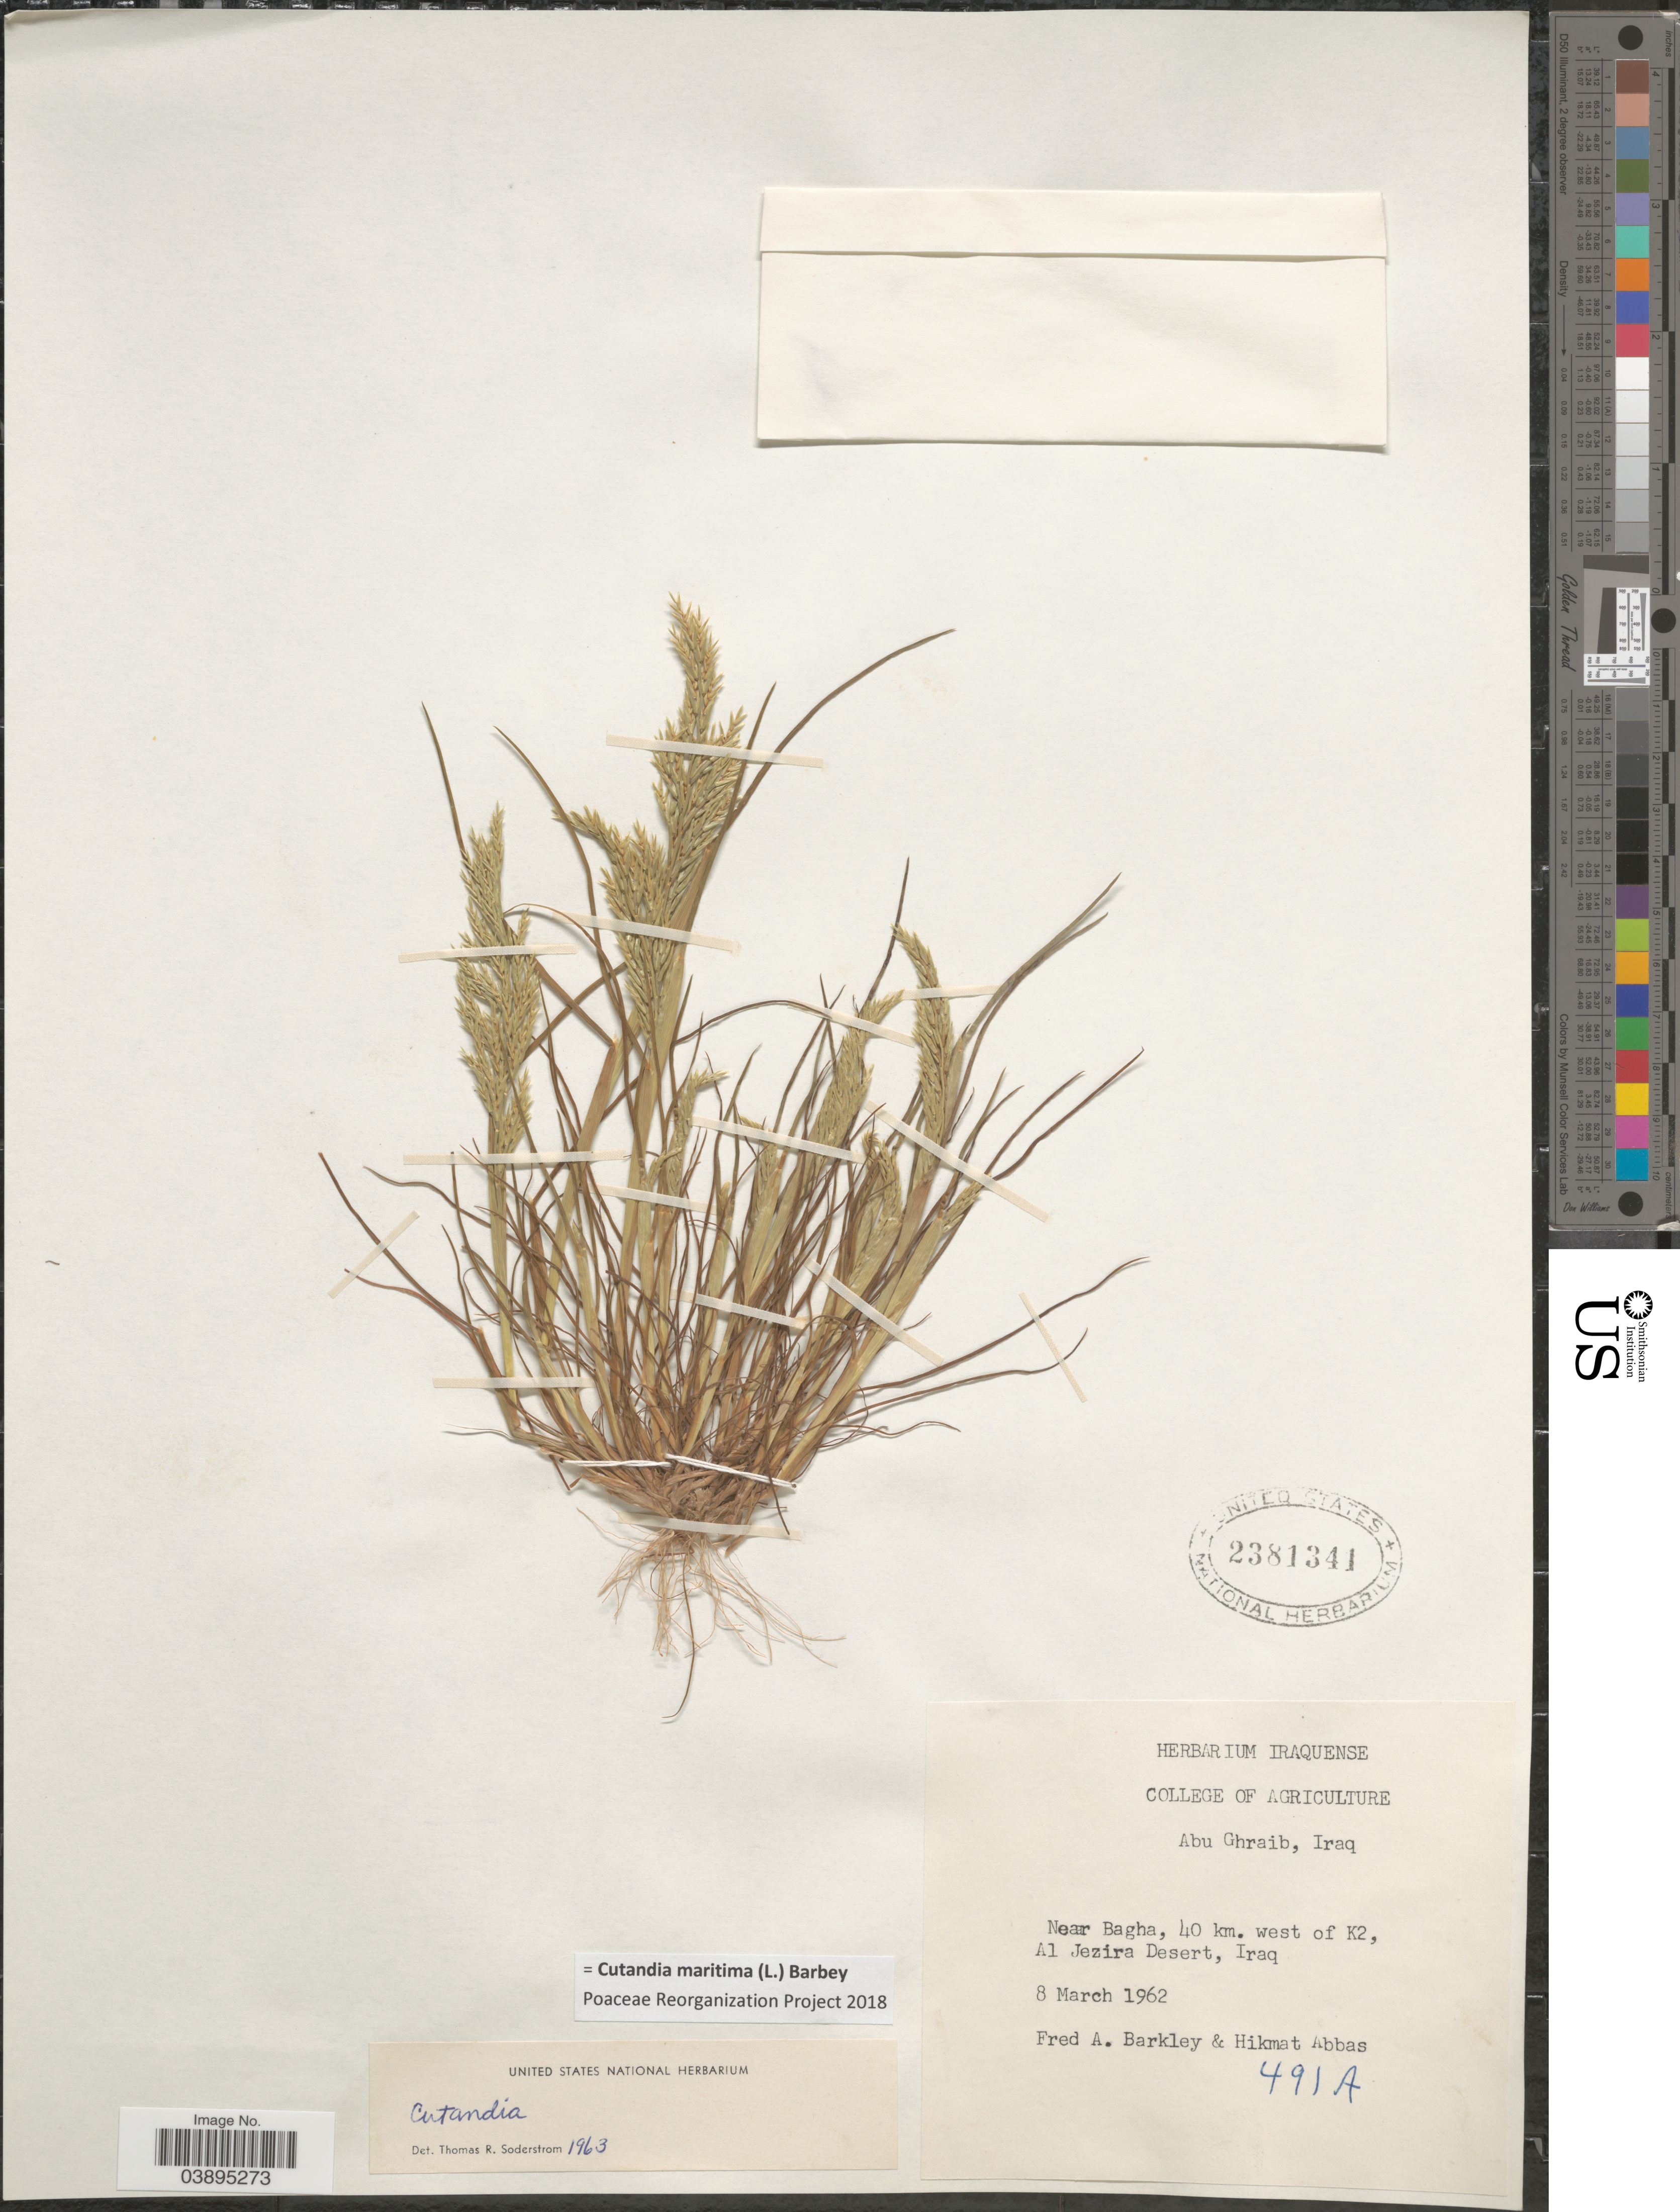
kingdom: Plantae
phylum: Tracheophyta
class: Liliopsida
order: Poales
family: Poaceae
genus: Cutandia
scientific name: Cutandia maritima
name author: (L.) Barbey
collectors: F. A. Barkley & H. Abbas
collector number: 491A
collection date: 1962-03-08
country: Iraq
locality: Near Bagha, 40 km. west of K2, Al Jezira Desert.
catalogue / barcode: US 2381341